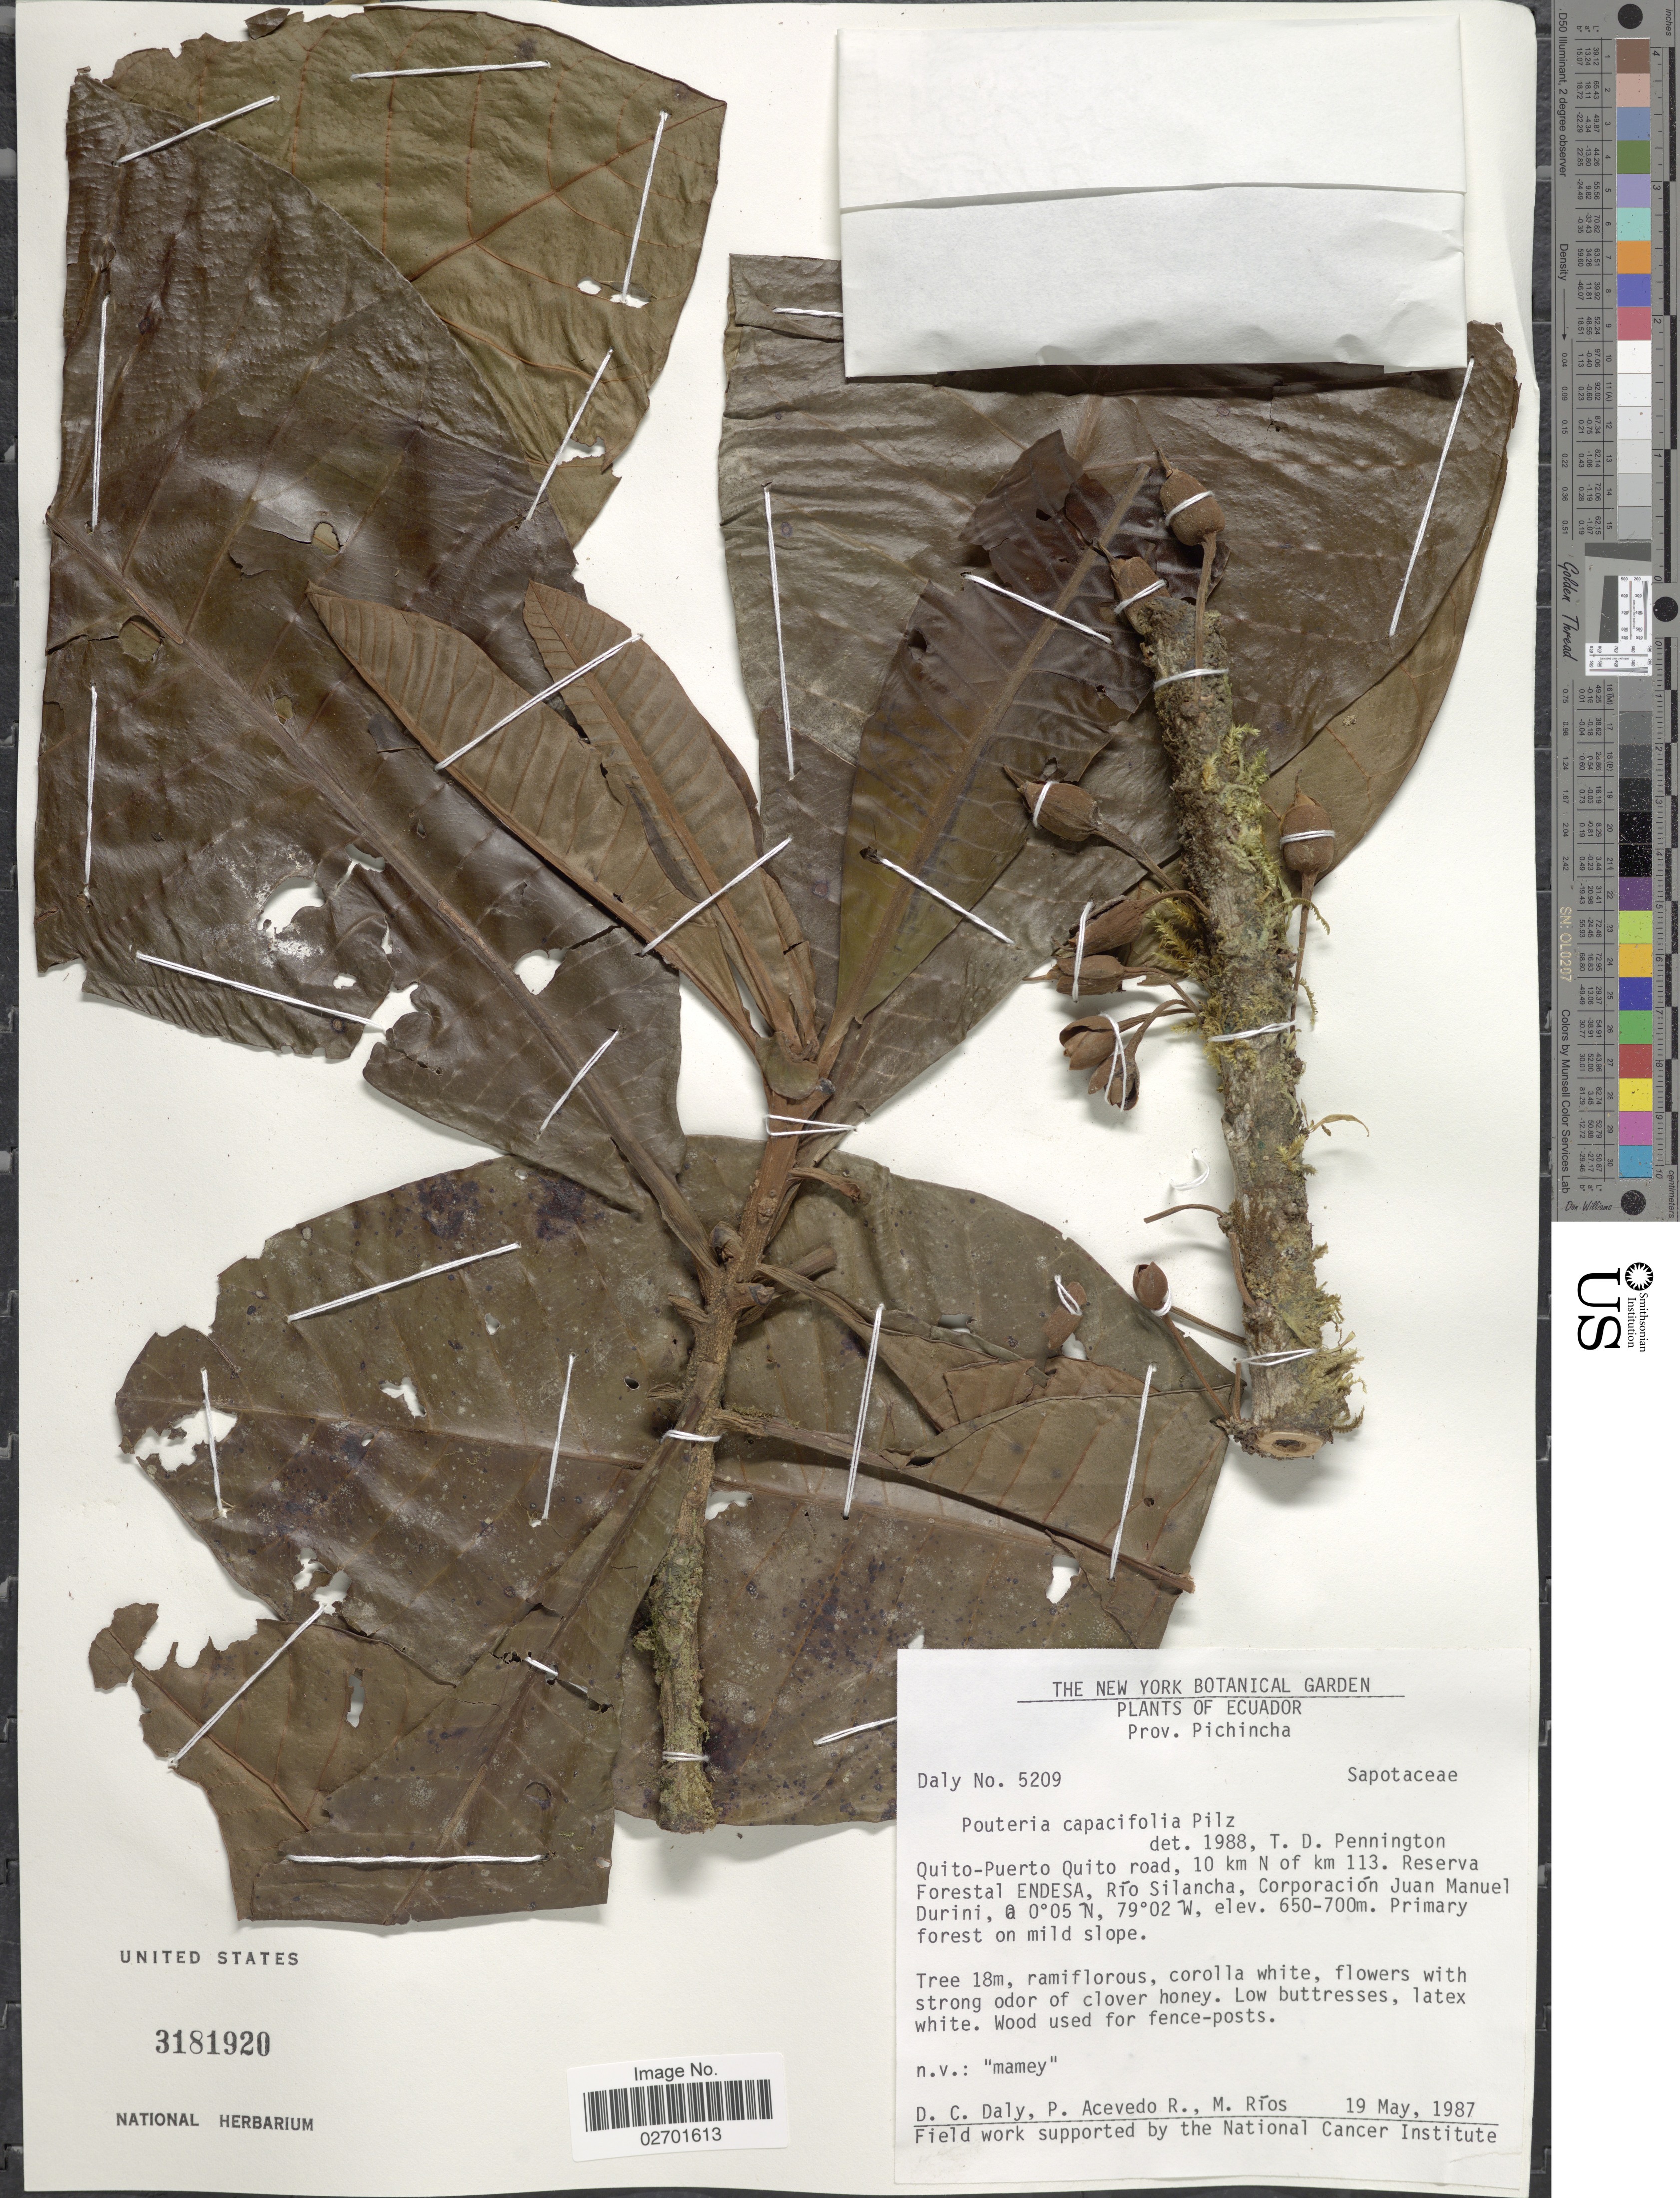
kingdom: Plantae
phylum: Tracheophyta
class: Magnoliopsida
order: Ericales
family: Sapotaceae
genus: Pouteria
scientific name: Pouteria canaimaensis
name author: T.D. Penn.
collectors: D. C. Daly, P. Acevedo R. & M. Rios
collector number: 5209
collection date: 1987-05-19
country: Ecuador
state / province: Pichincha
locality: Prov. Pichincha, Quito-Puerto Quito road, 10 km N of Km. 113, Reserva Florestal ENDESA, Rio Silancha, Corporacion Juan Manuel Durini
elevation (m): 650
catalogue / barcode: US 3181920